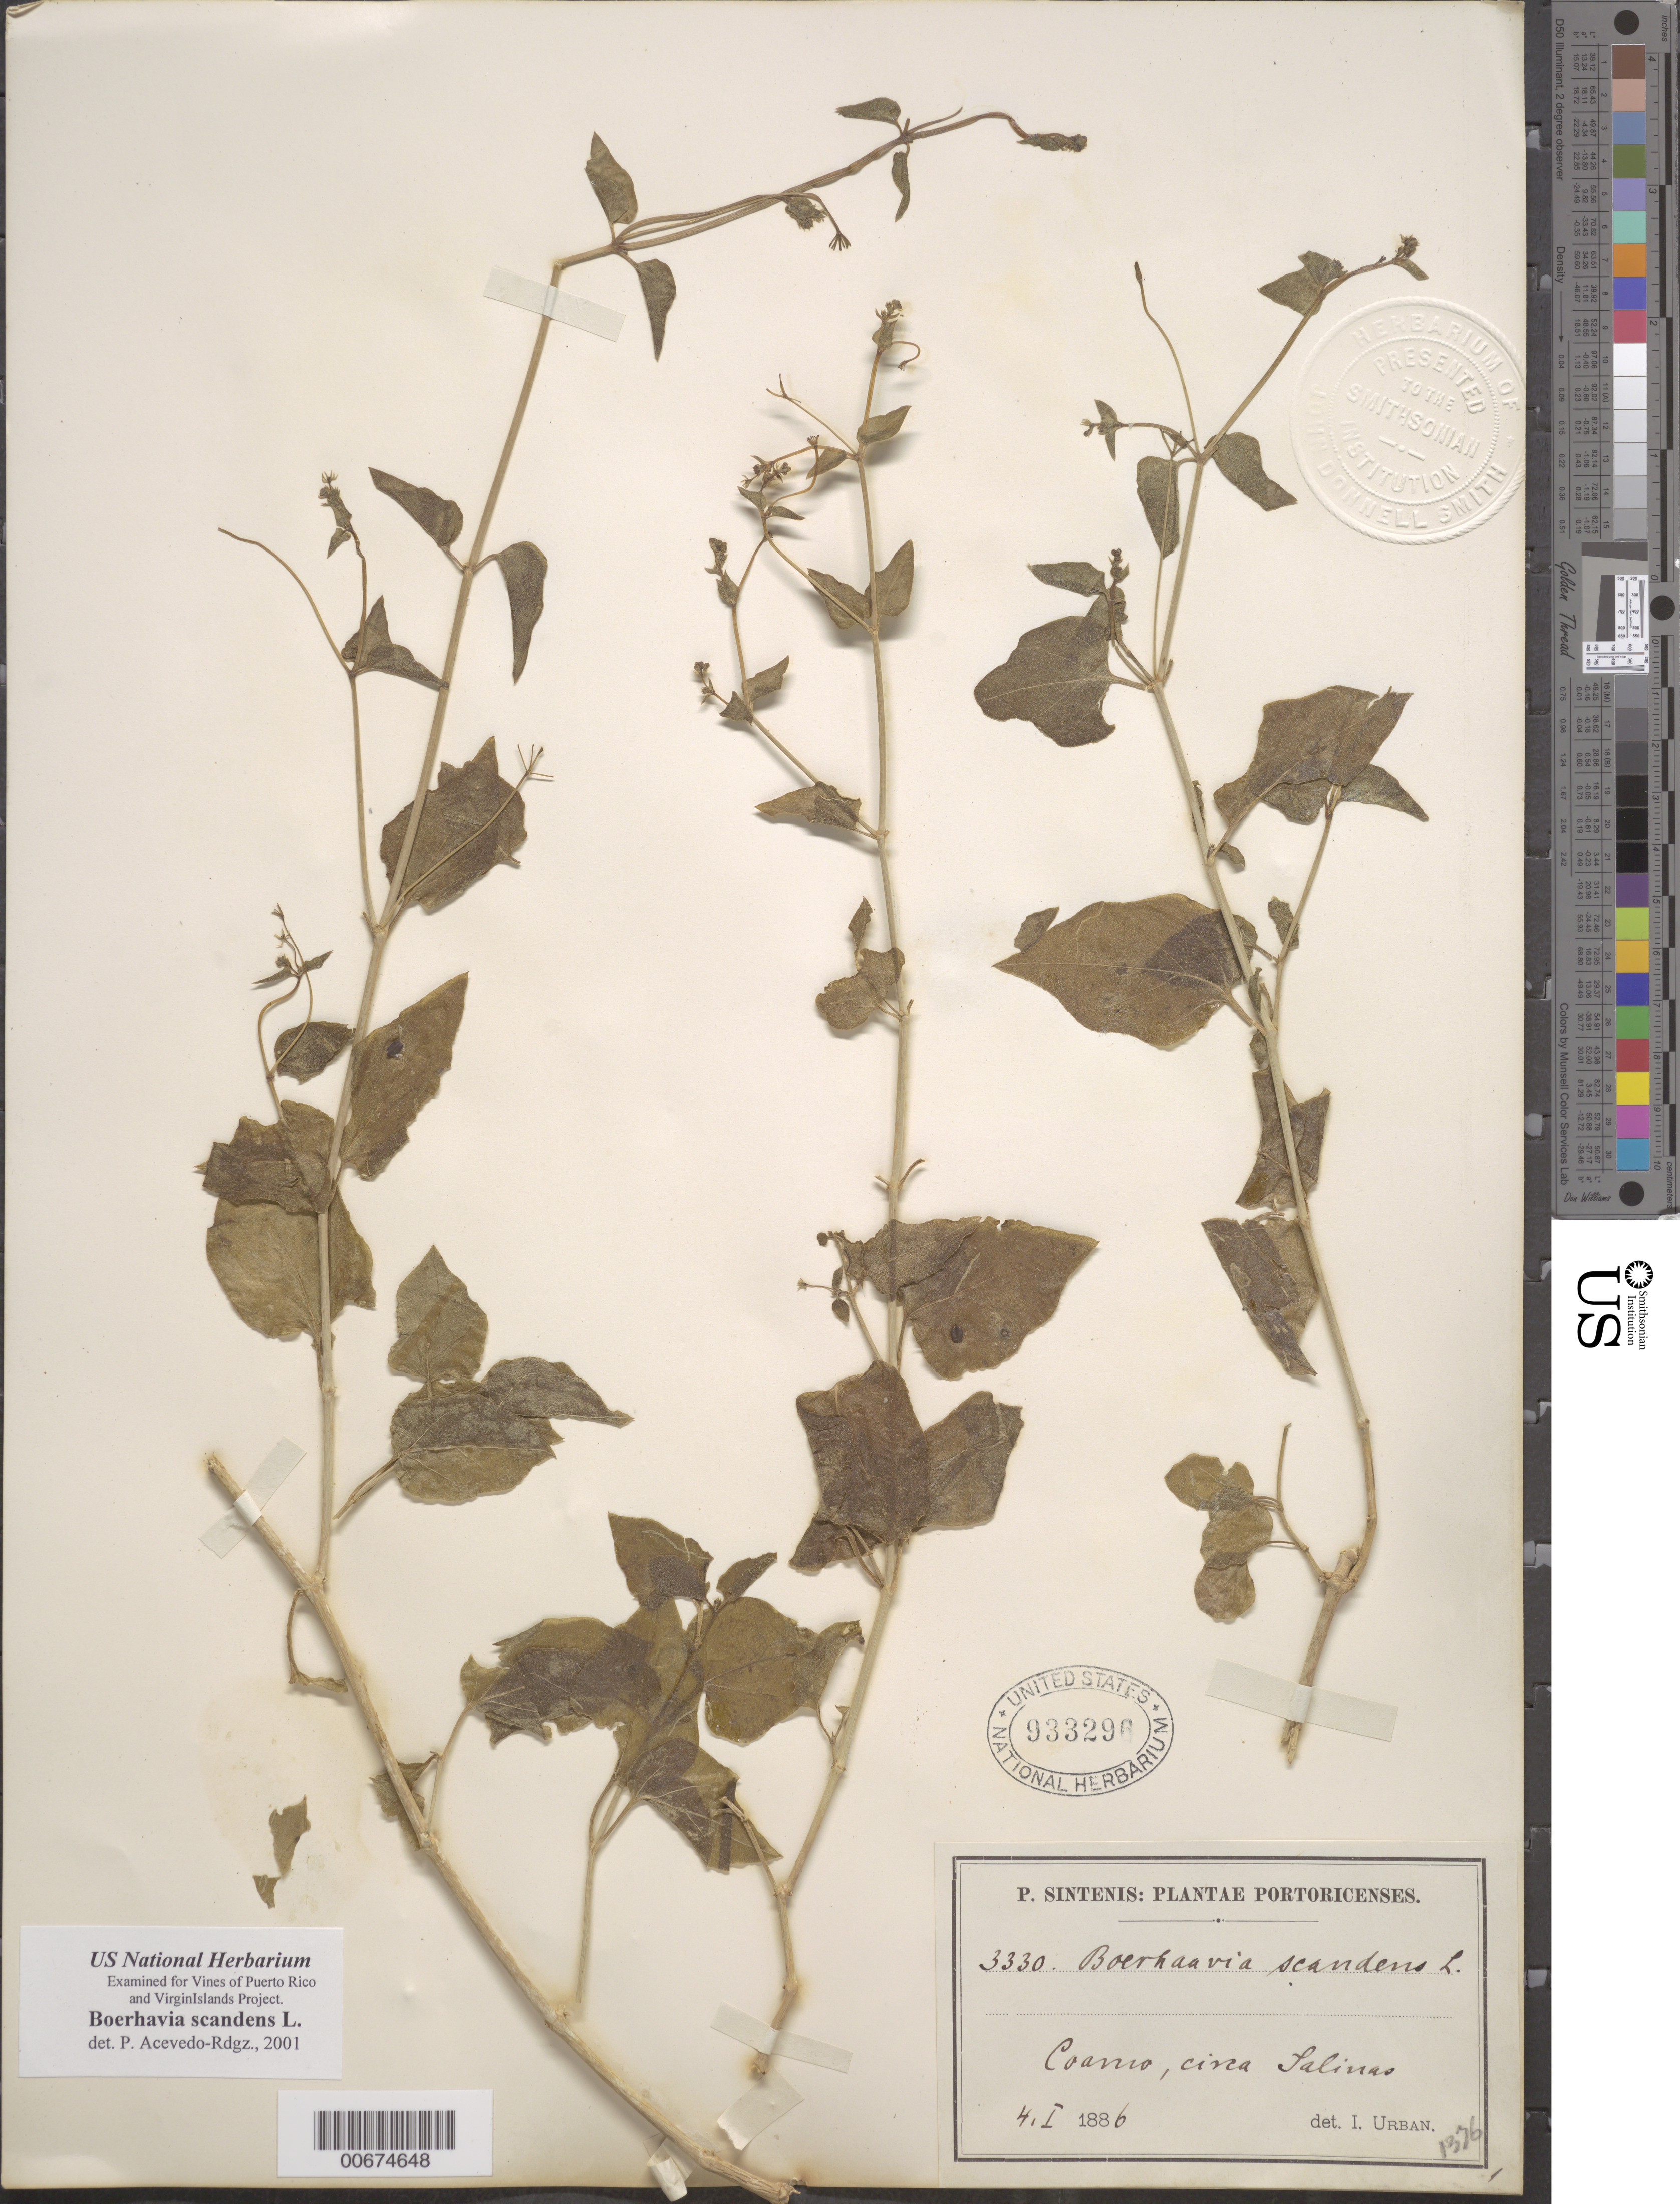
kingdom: Plantae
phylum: Tracheophyta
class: Magnoliopsida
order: Caryophyllales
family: Nyctaginaceae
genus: Boerhavia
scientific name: Boerhavia scandens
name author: L.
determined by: Acevedo-Rodríguez, P., (BOT), Smithsonian Institution - National Museum of Natural History (UNITED STATES)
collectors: P. Sintenis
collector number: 3330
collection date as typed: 04 Jan 1886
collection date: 1886-01-04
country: Puerto Rico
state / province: Guayama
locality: Coamo, circa Salinas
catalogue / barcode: US 933296